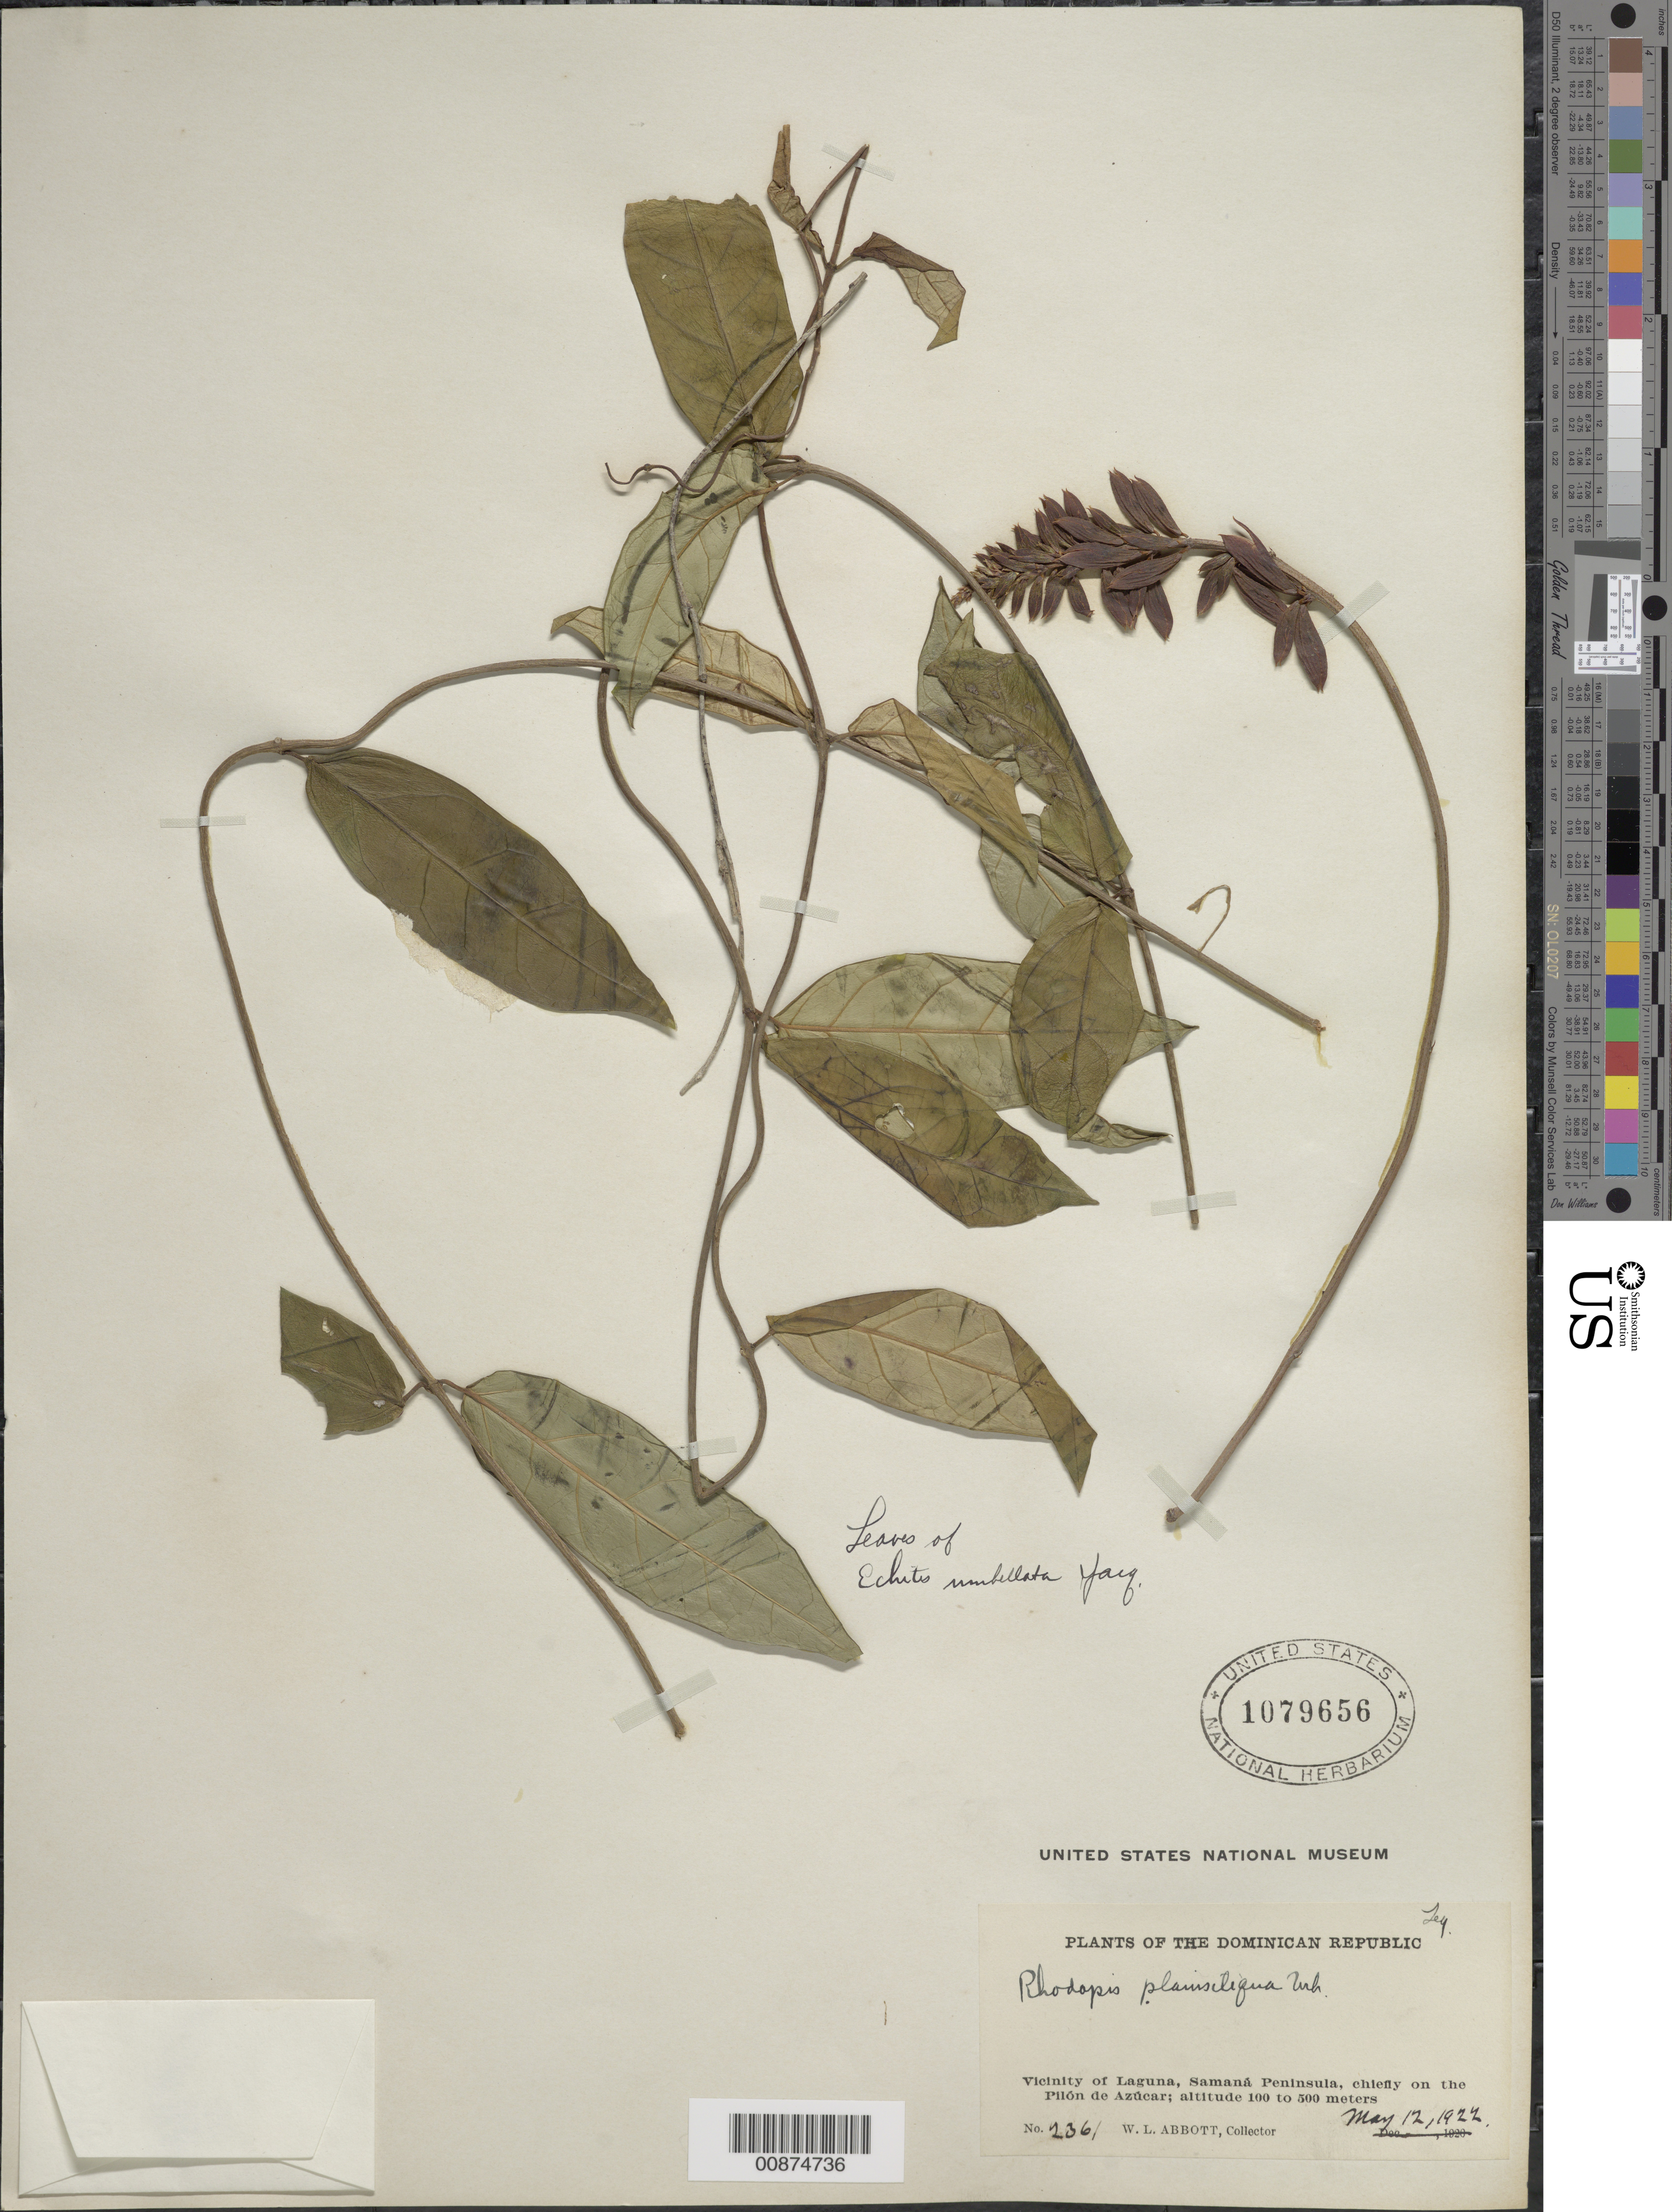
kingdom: Plantae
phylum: Tracheophyta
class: Magnoliopsida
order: Fabales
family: Fabaceae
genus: Rhodopis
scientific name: Rhodopis planisiliqua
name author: (L.) Urb.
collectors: W. L. Abbott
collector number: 2361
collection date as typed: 12 May 1922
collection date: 1922-05-12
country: Dominican Republic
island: Hispaniola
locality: Vicinity of Laguna, Samaná Peninsula, chiefly on the Pilón de Azúcar.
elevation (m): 100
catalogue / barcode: US 1079656